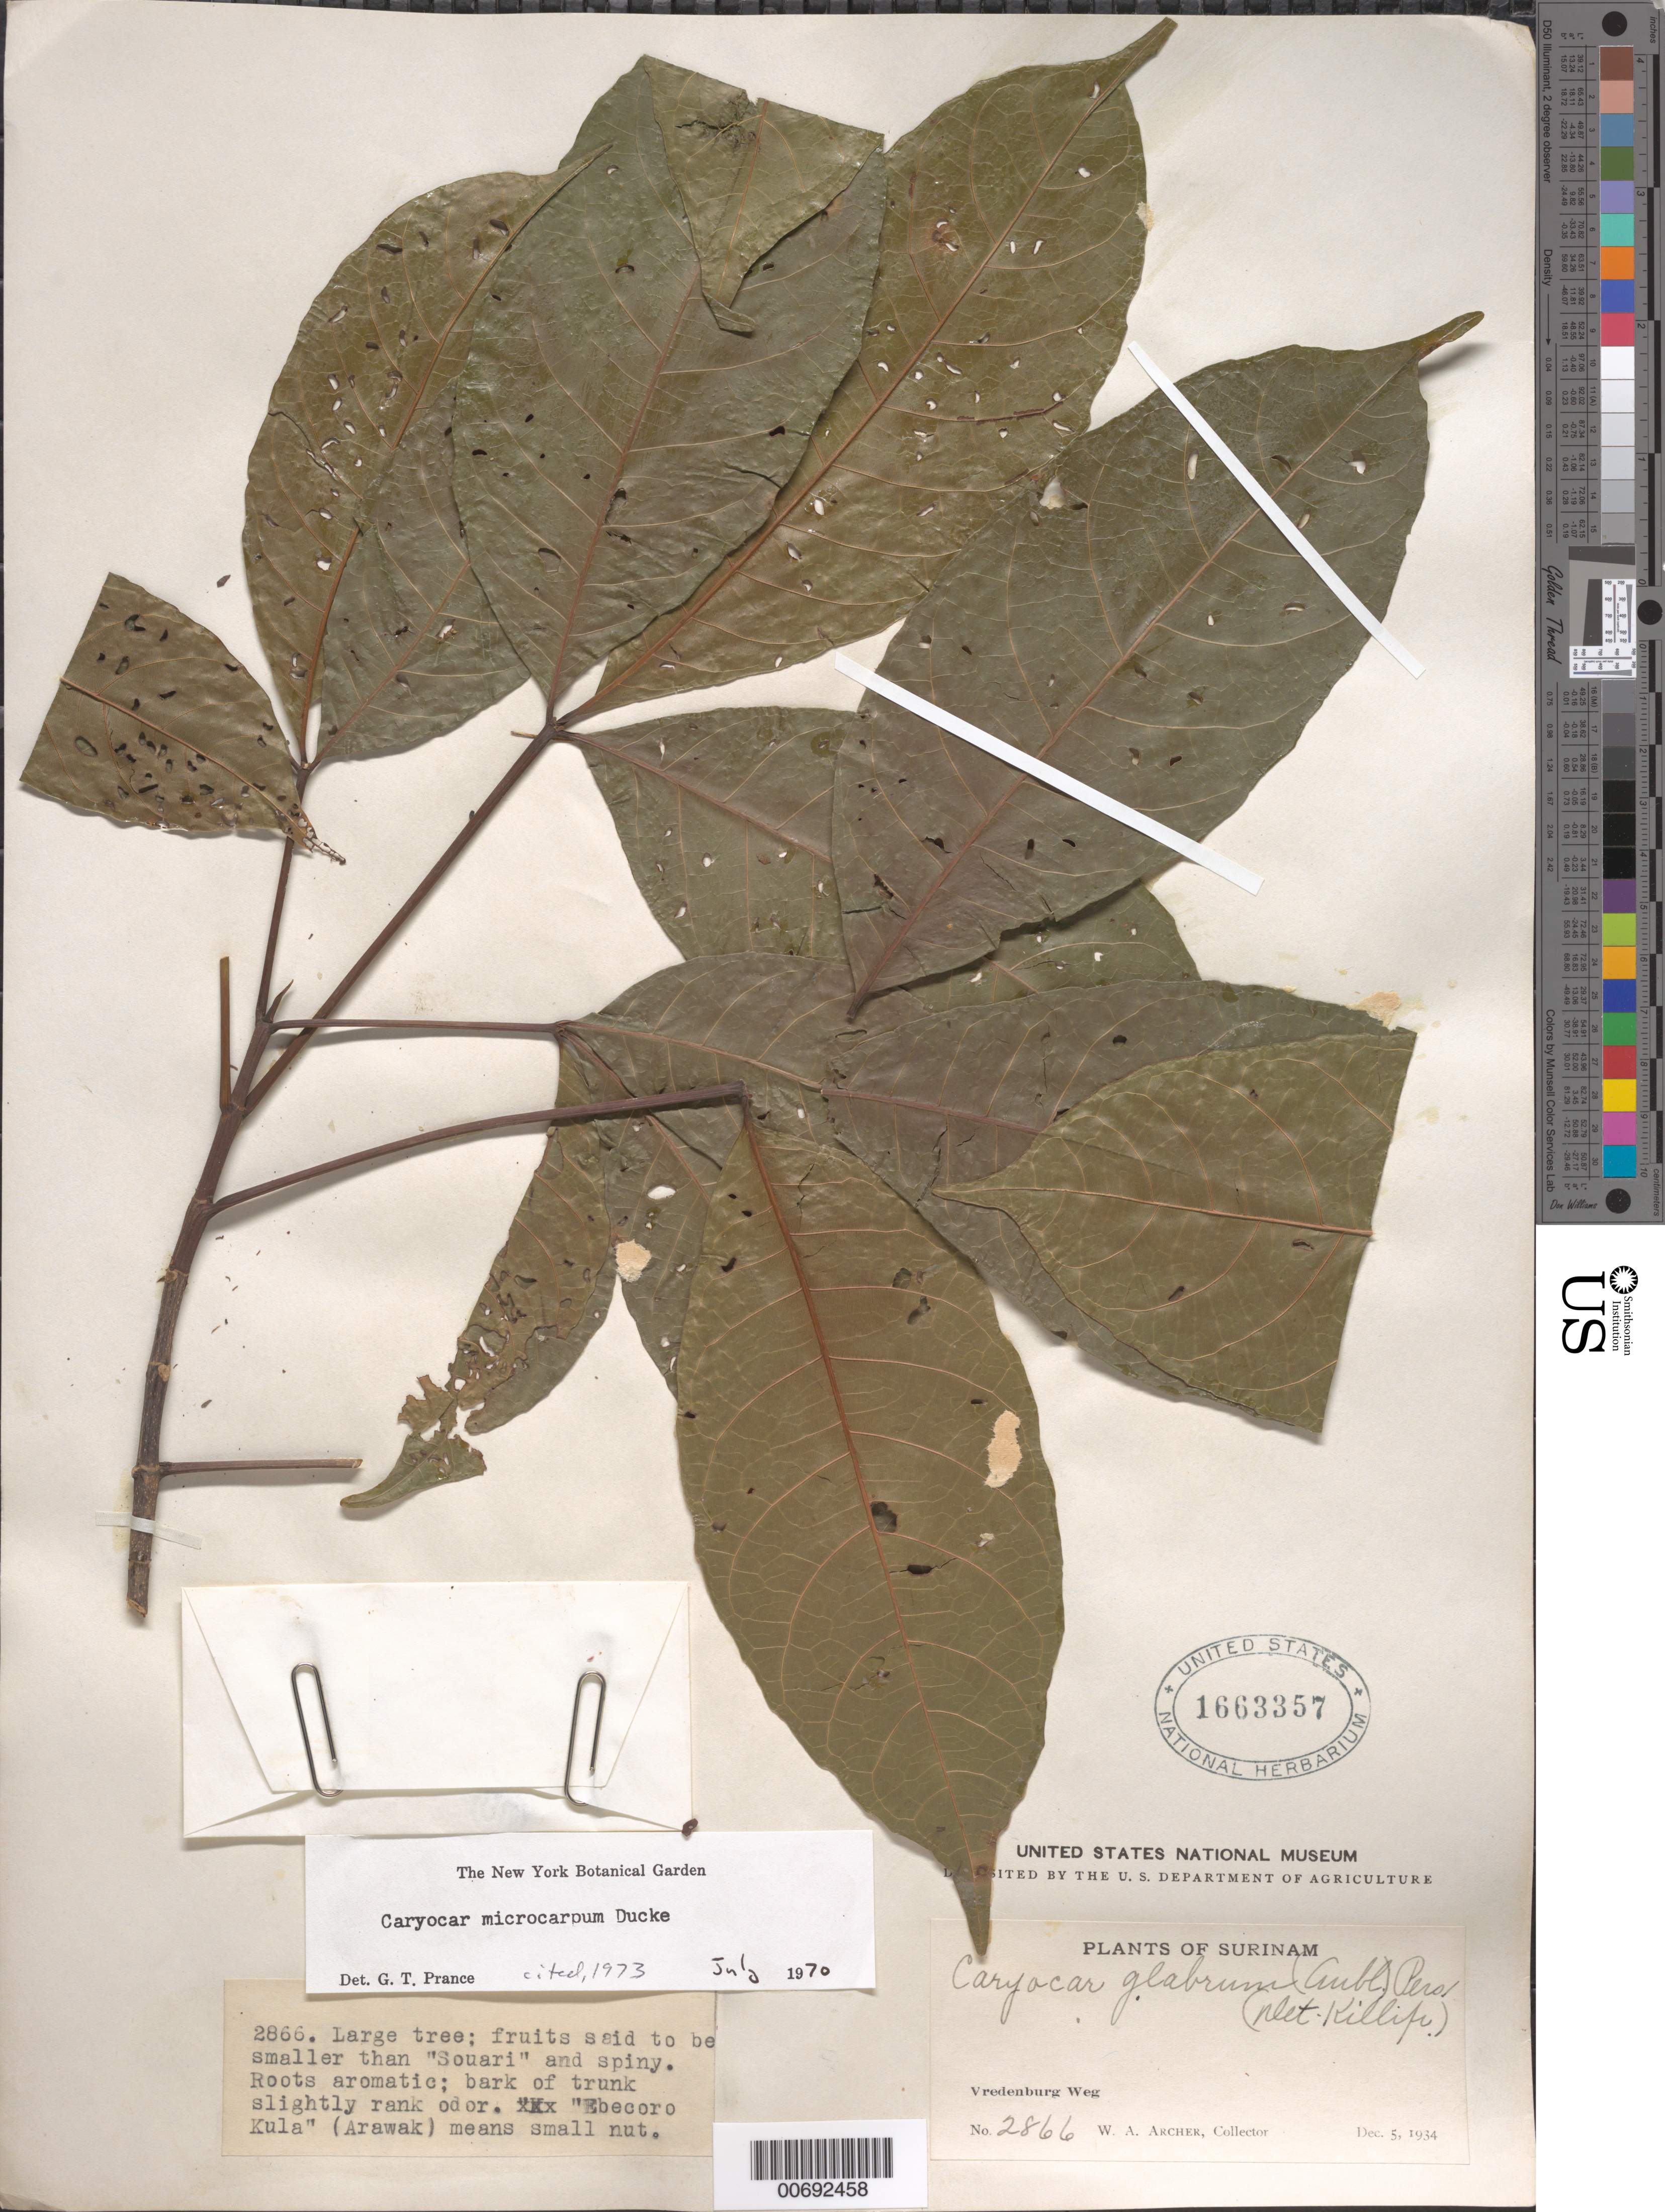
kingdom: Plantae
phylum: Tracheophyta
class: Magnoliopsida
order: Malpighiales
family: Caryocaraceae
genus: Caryocar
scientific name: Caryocar microcarpum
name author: Ducke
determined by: Prance, G. T.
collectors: W. A. Archer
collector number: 2866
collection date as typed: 5-Dec-34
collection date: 1934-12-05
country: Suriname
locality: Vredenburg Weg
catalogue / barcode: US 1663357